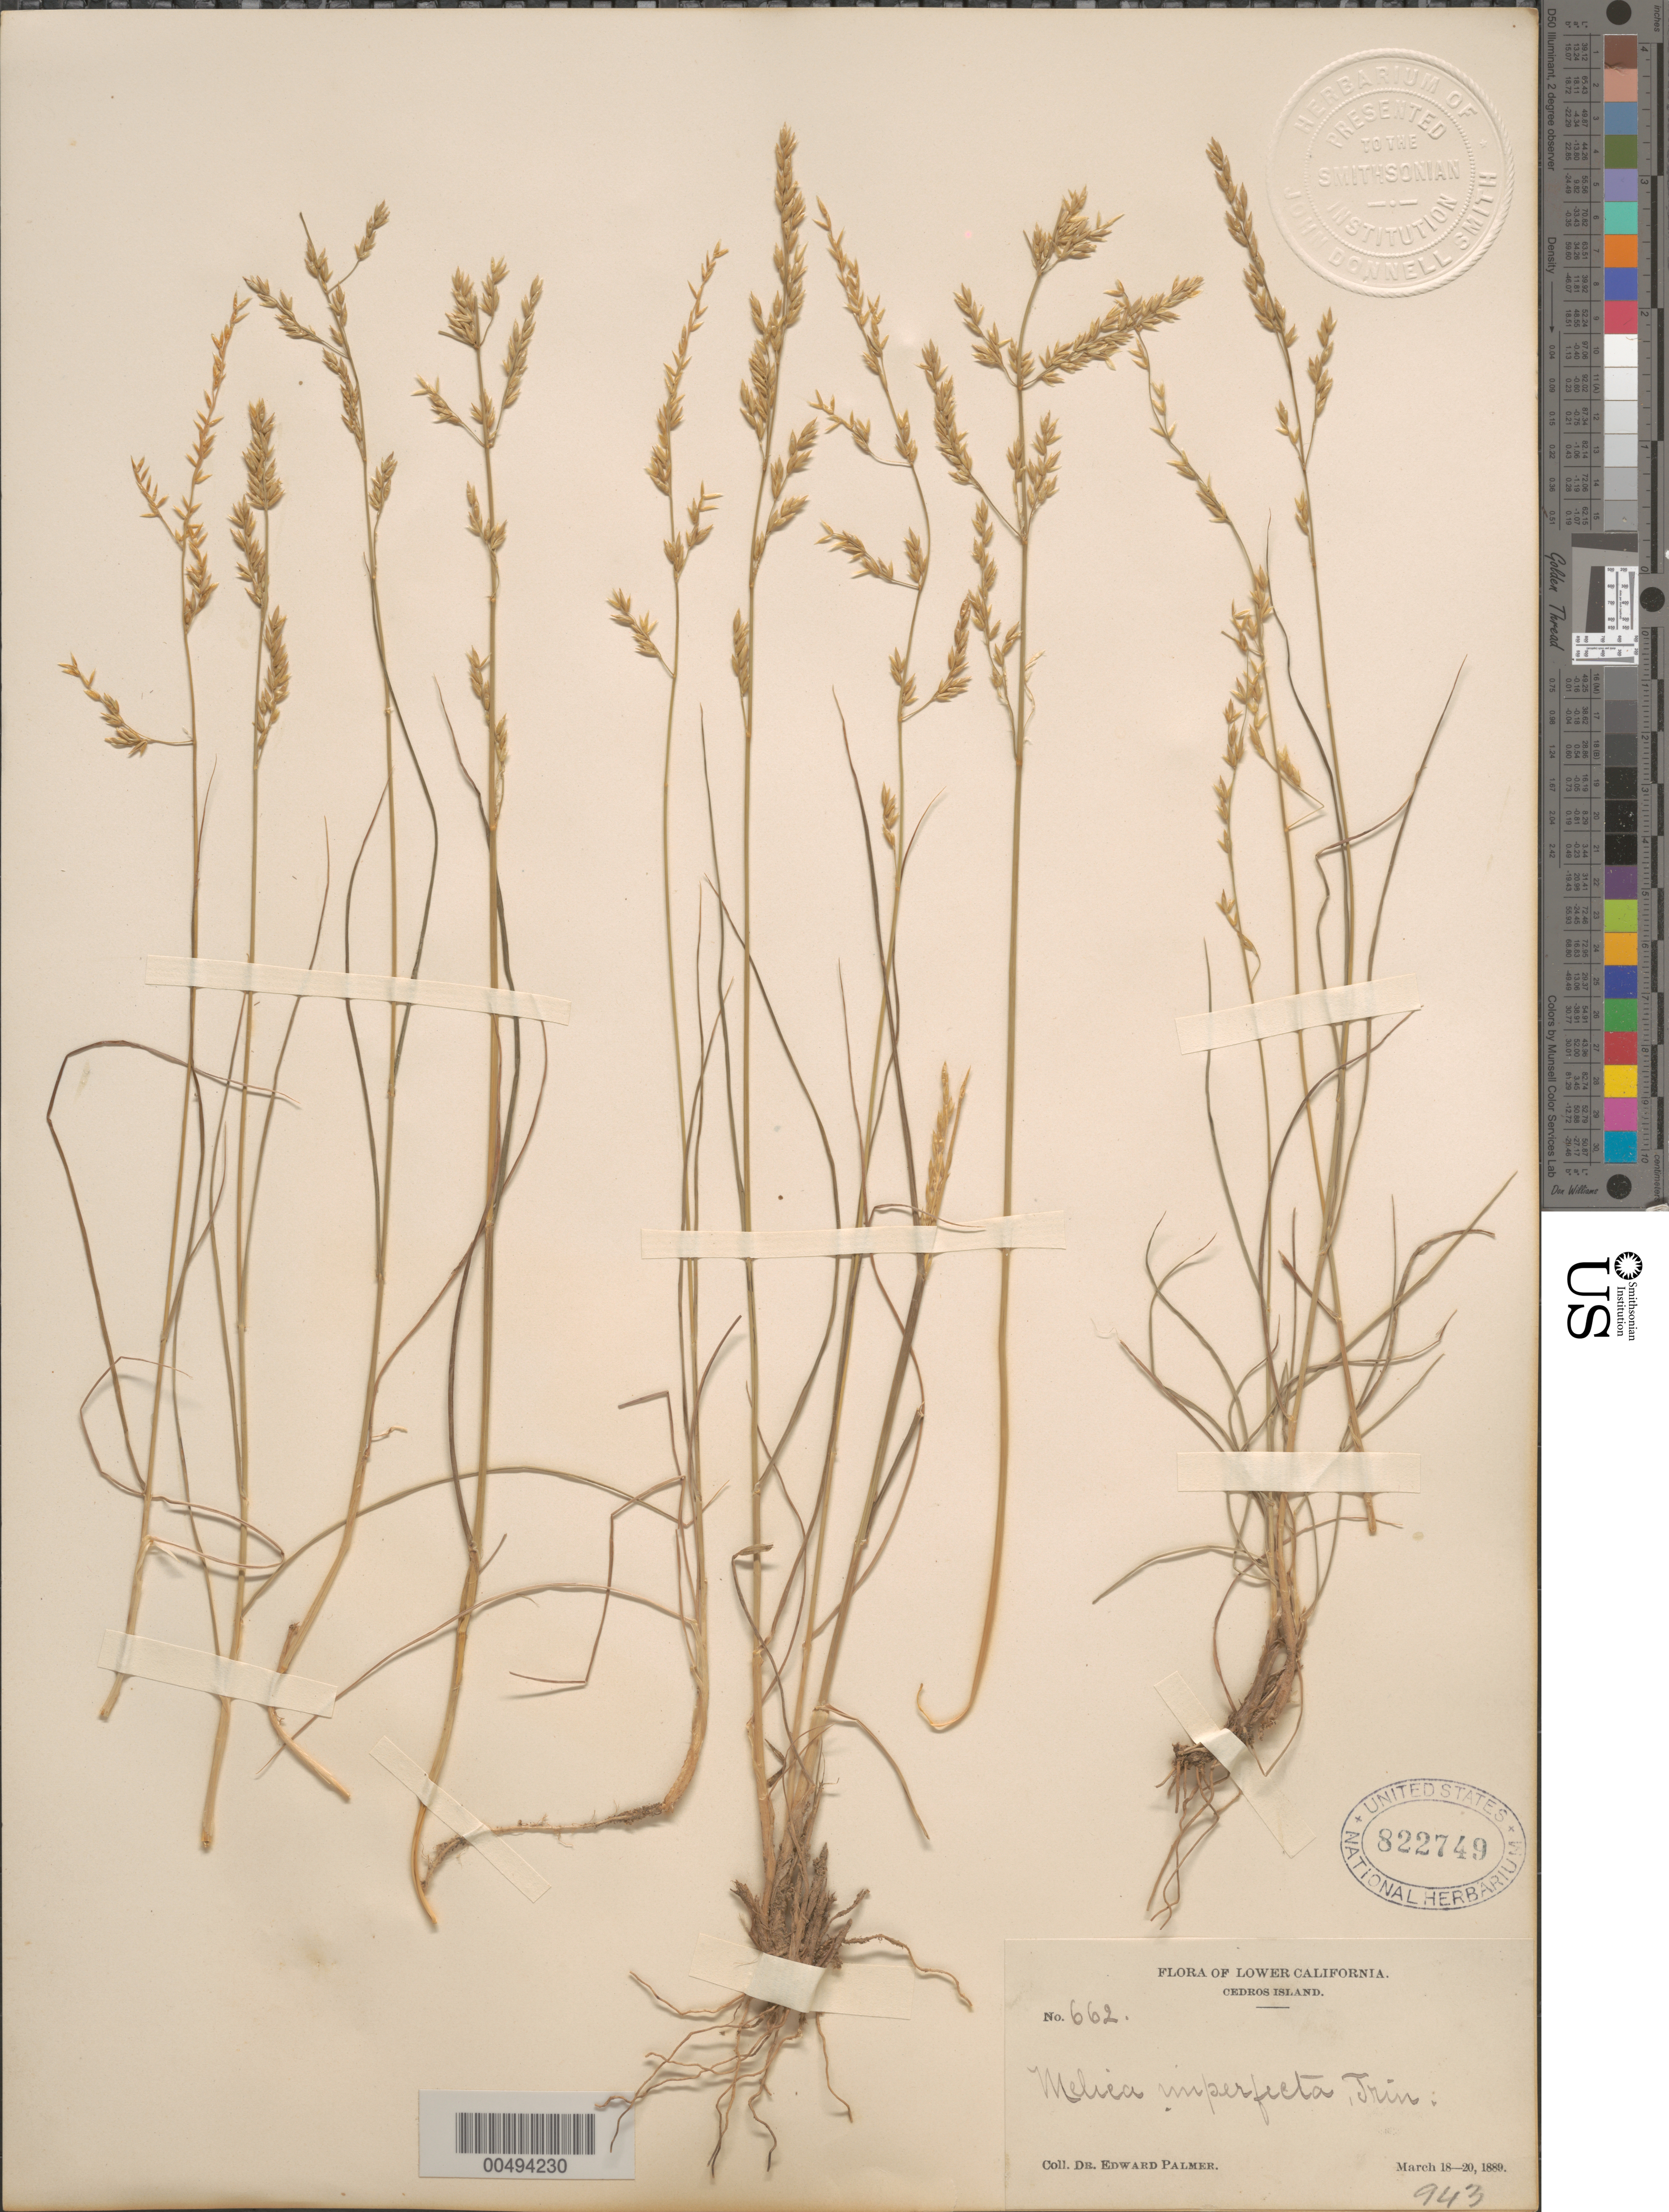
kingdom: Plantae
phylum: Tracheophyta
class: Liliopsida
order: Poales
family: Poaceae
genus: Melica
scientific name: Melica imperfecta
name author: Trin.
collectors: E. Palmer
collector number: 662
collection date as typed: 18 Mar 1889 to 20 Mar 1889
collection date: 1889-03-18/1889-03-20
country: Mexico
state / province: Baja California Norte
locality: Cedros Island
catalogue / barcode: US 822749